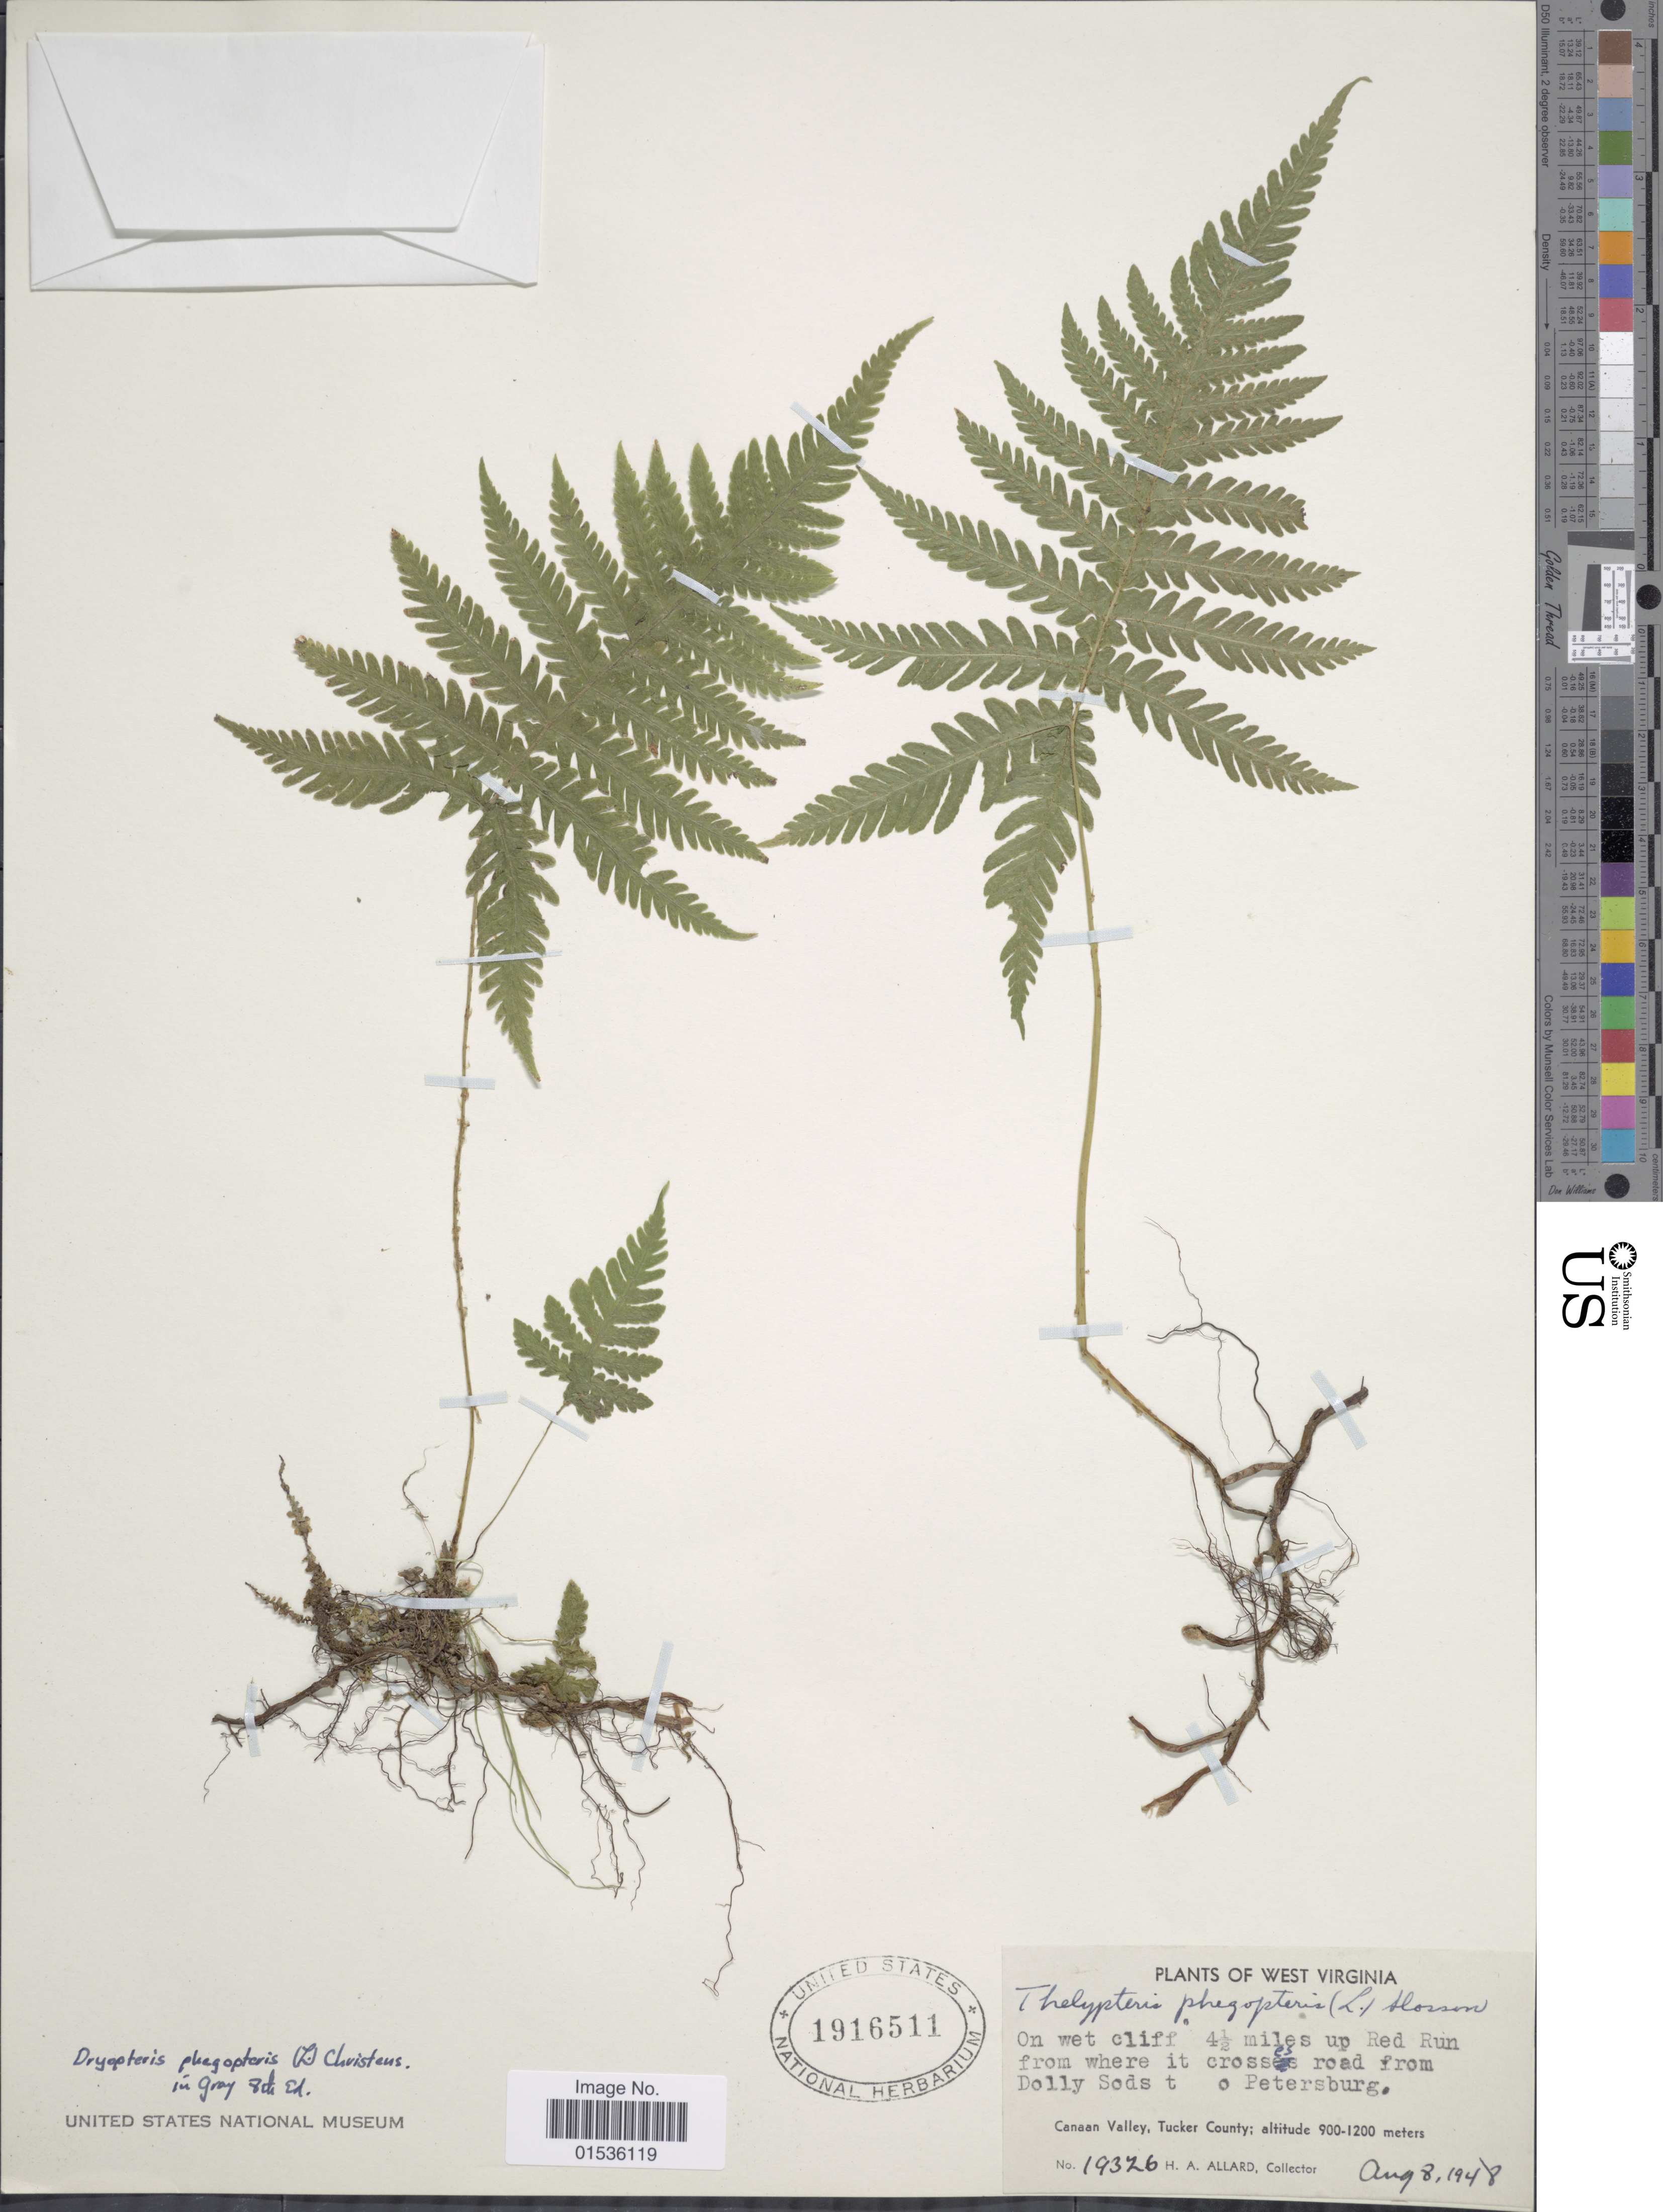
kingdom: Plantae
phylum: Tracheophyta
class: Polypodiopsida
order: Polypodiales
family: Thelypteridaceae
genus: Phegopteris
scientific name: Phegopteris connectilis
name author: (Michx.) Watt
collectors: H. A. Allard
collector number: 19326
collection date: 1948-08-08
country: United States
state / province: West Virginia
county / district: Tucker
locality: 4½ miles up Red Run from where it crosses road from Dolly Sods to Petersburg. Canaan Valley, Tucker County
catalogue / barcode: US 1916511